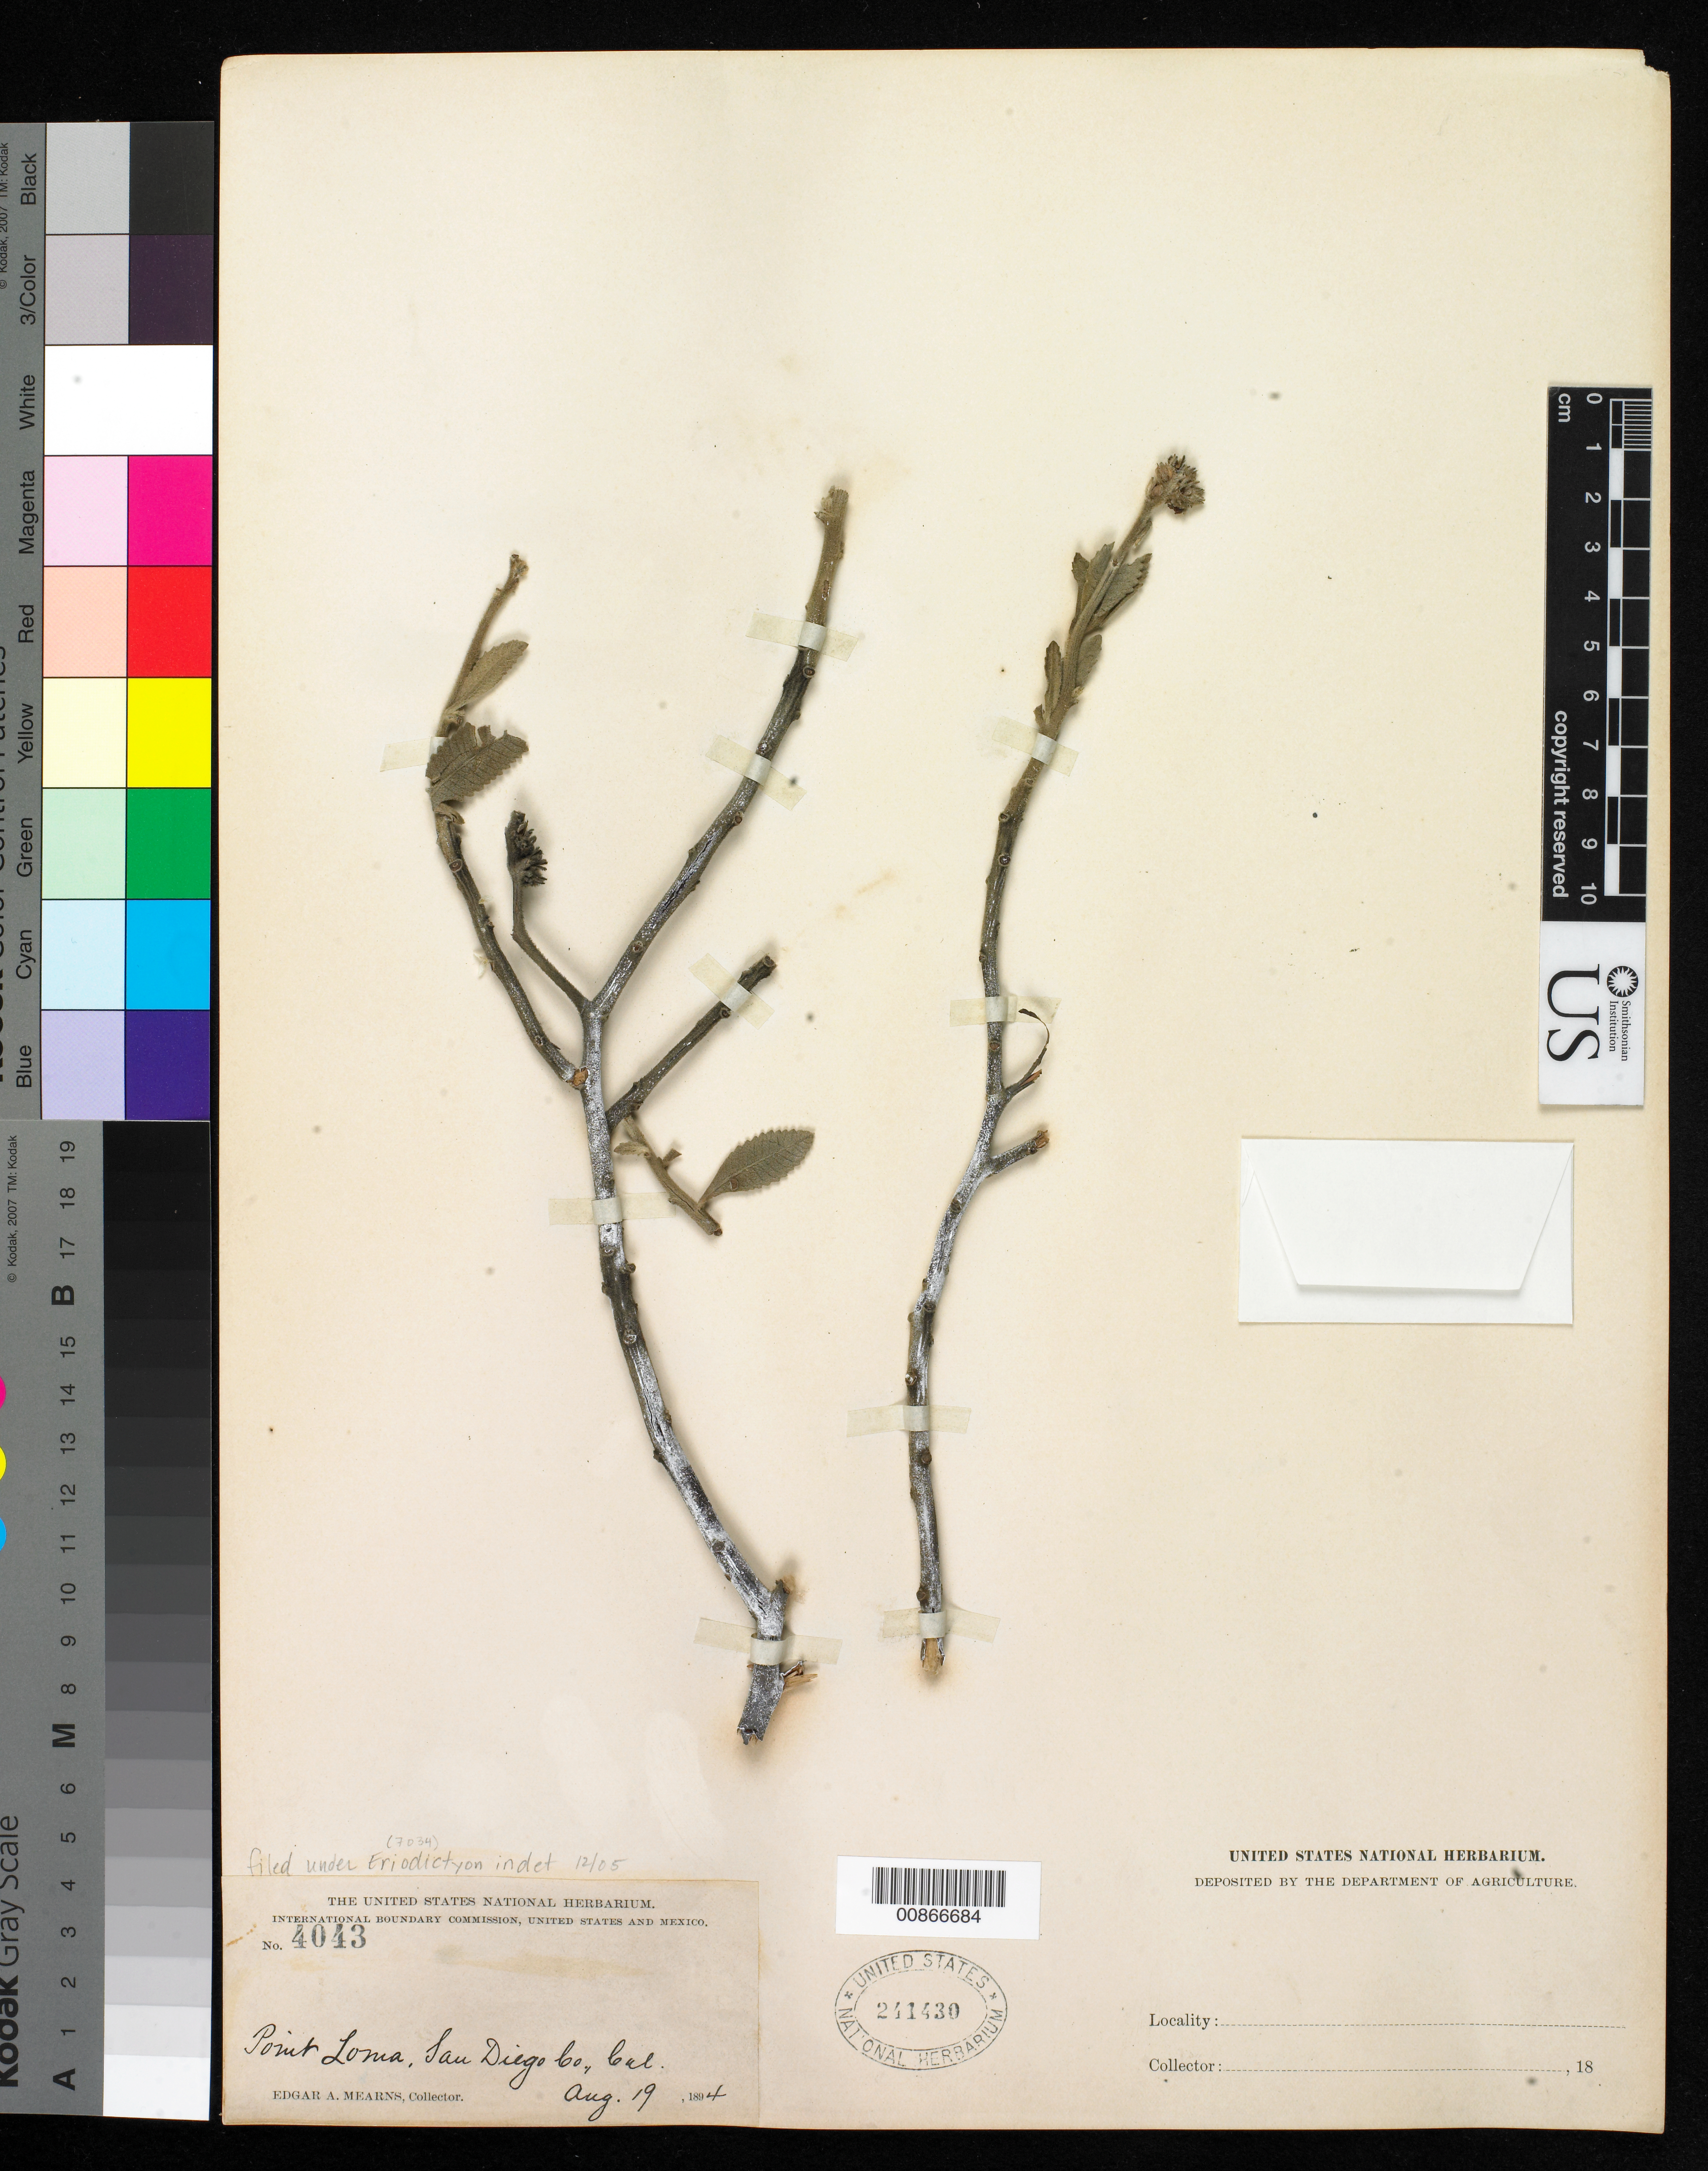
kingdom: Plantae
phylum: Tracheophyta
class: Magnoliopsida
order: Boraginales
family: Namaceae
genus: Eriodictyon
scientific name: Eriodictyon crassifolium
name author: Benth.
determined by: Rogers, Z. S.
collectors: E. A. Mearns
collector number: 4043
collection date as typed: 19 Aug 1894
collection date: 1894-08-19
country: United States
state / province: California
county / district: San Diego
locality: Point Loma, San Diego County, California.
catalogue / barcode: US 241430